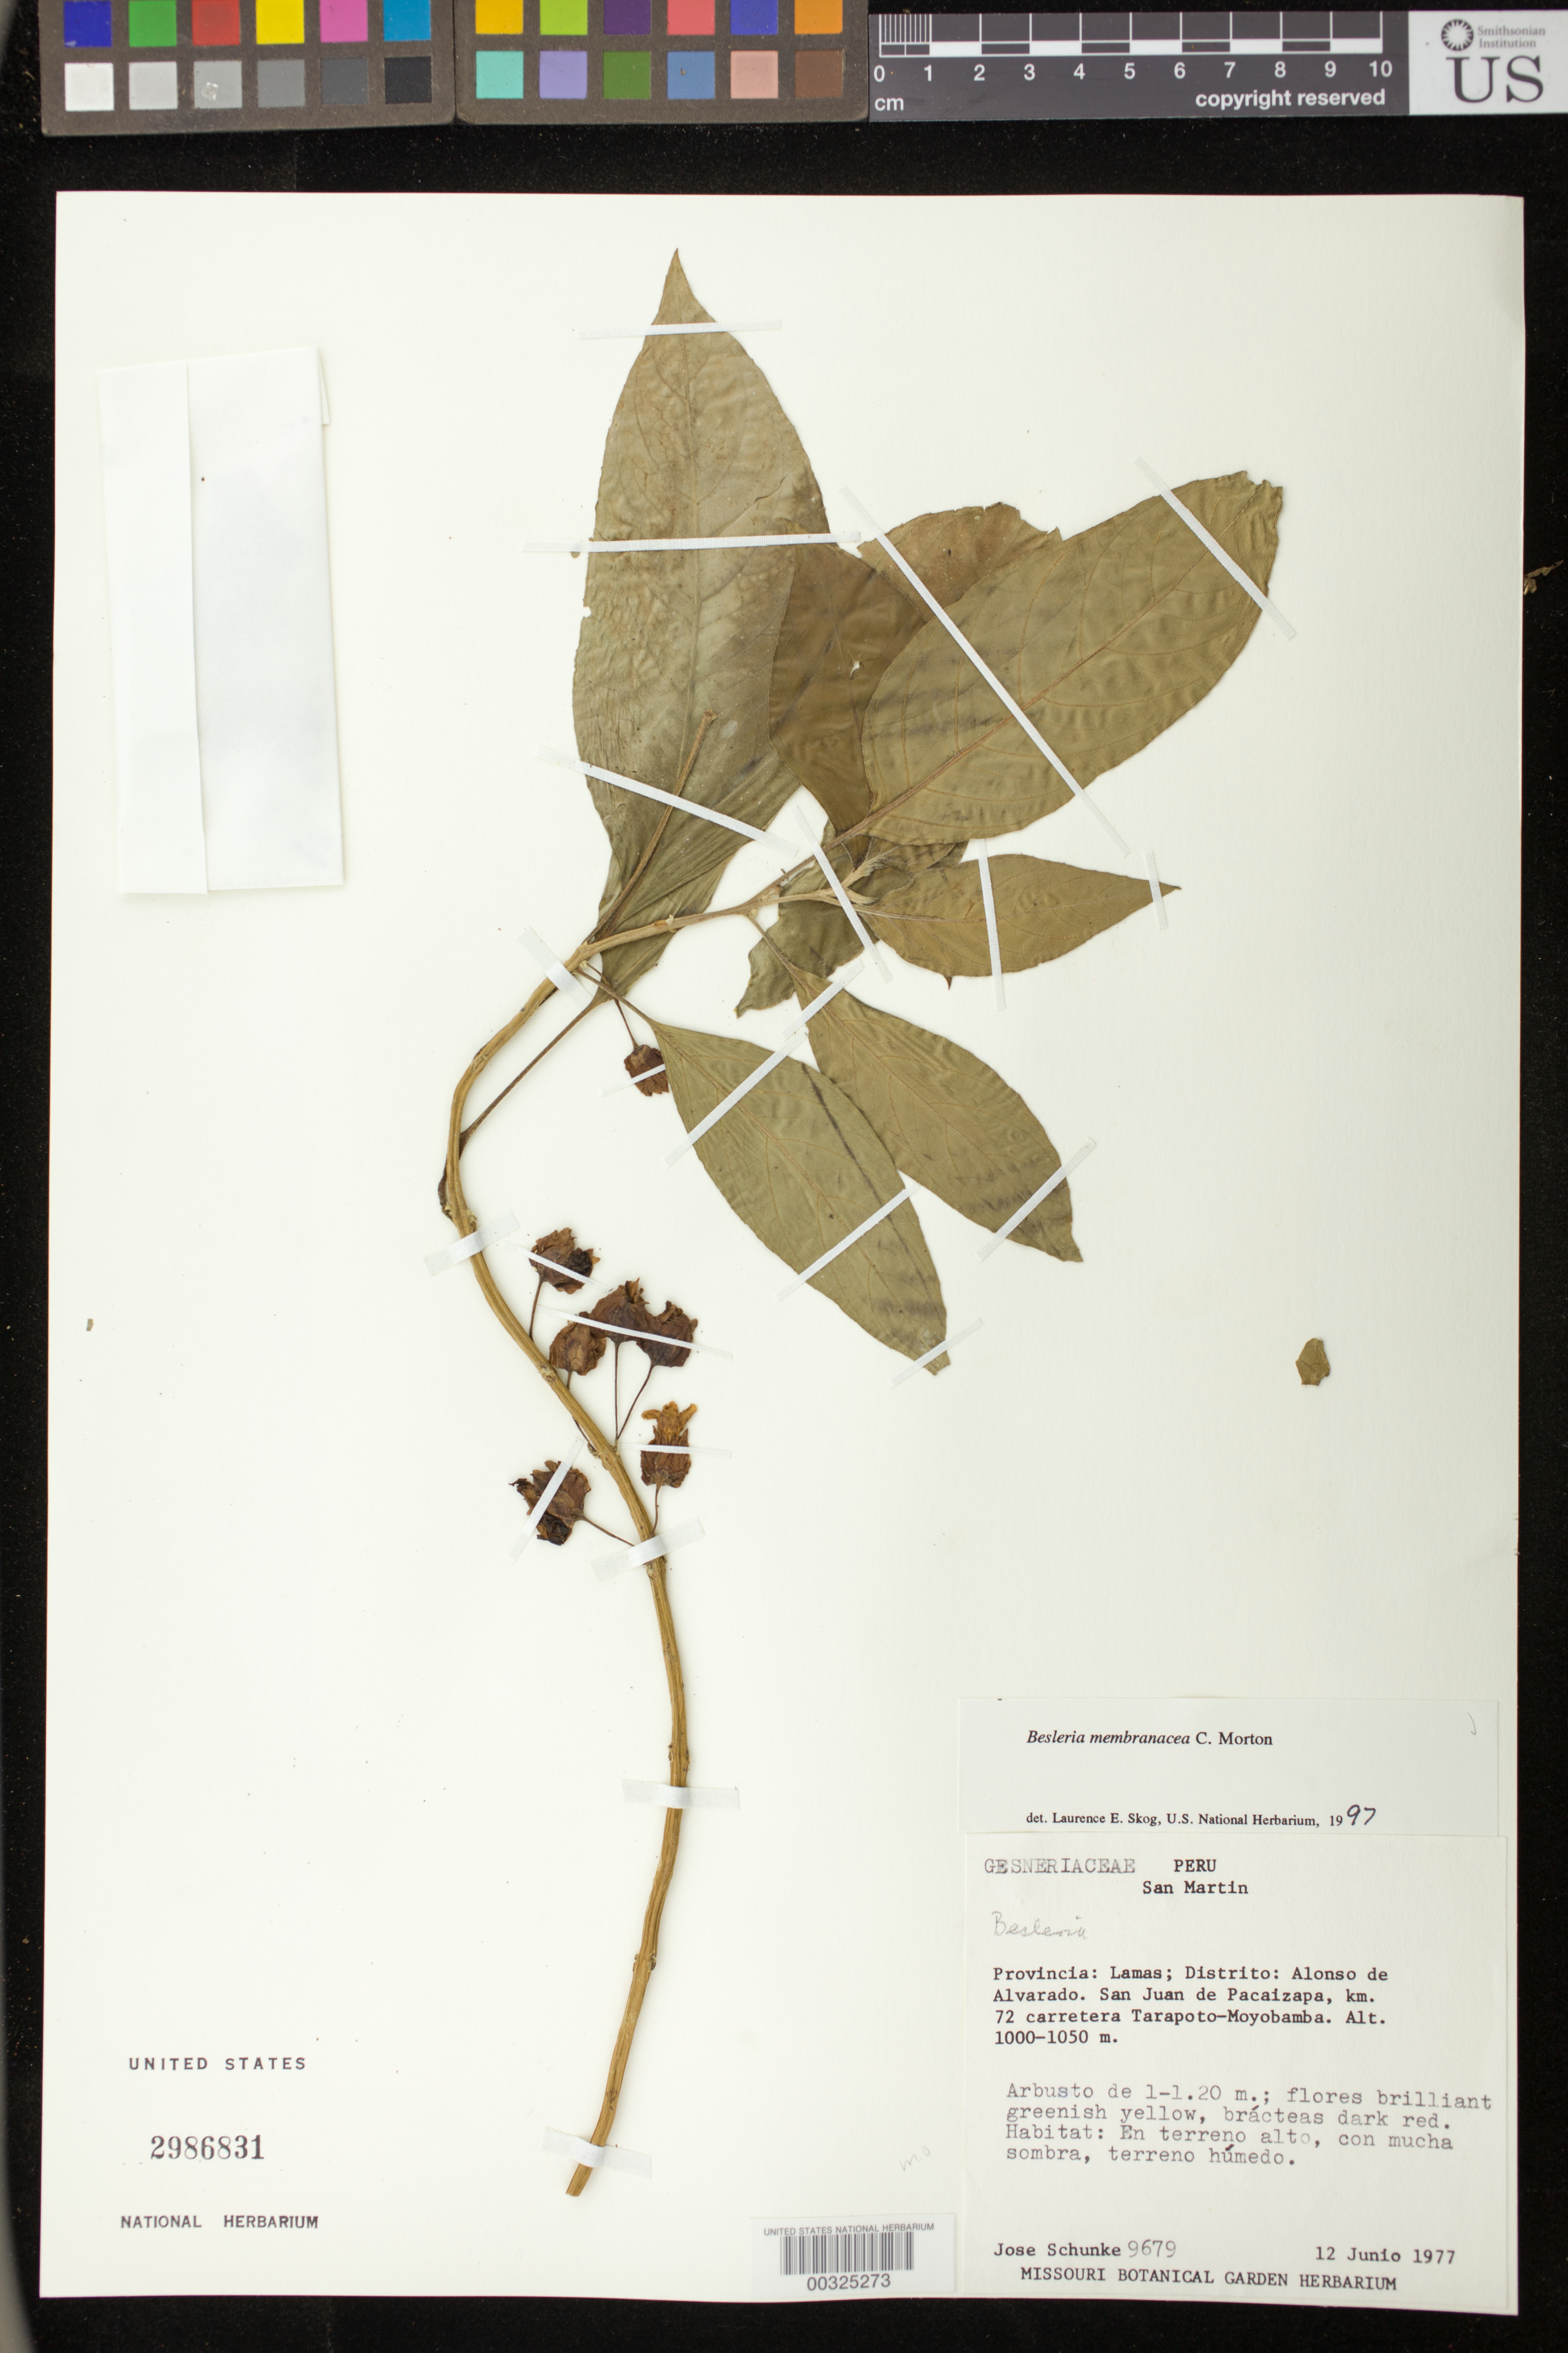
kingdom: Plantae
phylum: Tracheophyta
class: Magnoliopsida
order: Lamiales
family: Gesneriaceae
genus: Besleria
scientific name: Besleria membranacea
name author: C.V. Morton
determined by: Skog, Laurence E.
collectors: J. Schunke Vigo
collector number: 9679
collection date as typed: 12 Jun 1977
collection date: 1977-06-12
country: Peru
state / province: San Martín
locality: Prov. Lamas, dtto. Alonso de Alvarado; San Juan de Pacaizapa, km 72 carretera Tarapoto - Moyobamba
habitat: En terreno alto, con mucha sombra, terreno húmedo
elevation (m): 1000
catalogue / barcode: US 2986831